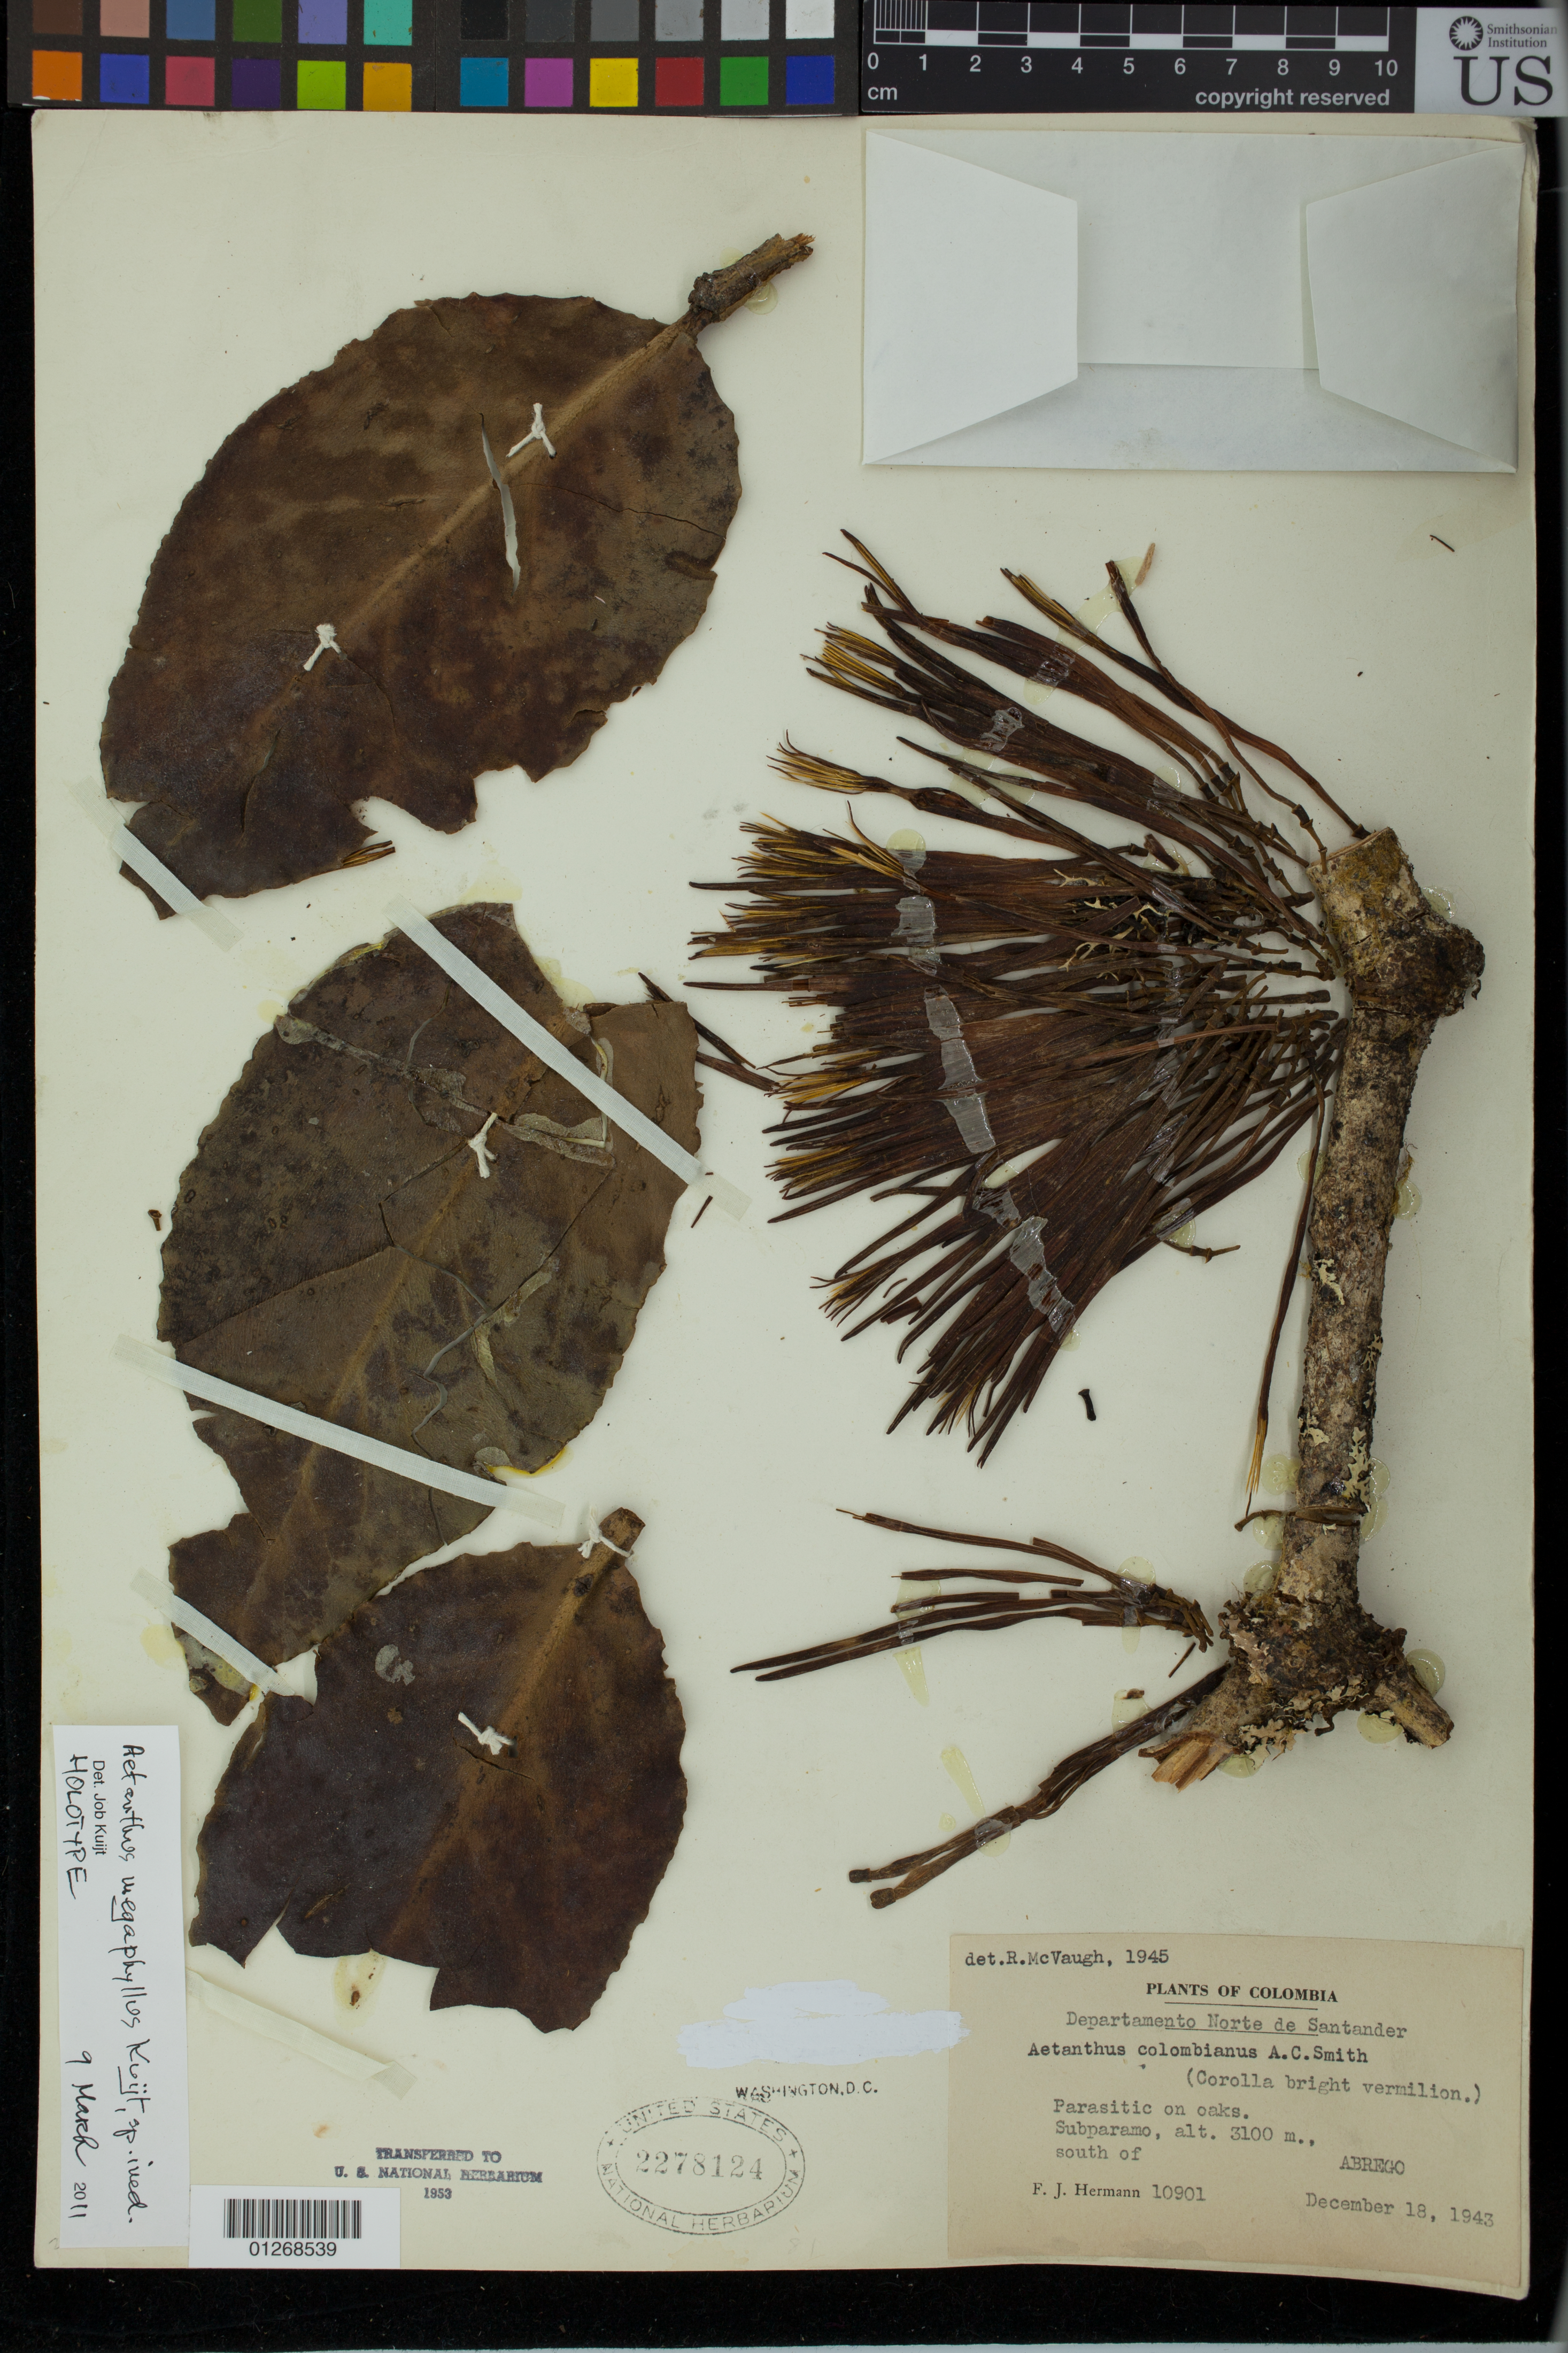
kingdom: Plantae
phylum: Tracheophyta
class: Magnoliopsida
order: Santalales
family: Loranthaceae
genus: Aetanthus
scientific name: Aetanthus megaphyllus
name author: Kuijt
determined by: Kuijt, Job, (CANADA)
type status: Holotype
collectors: F. J. Hermann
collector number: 10901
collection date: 1943-12-18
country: Colombia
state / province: Norte de Santander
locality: South of of Abrego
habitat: Subparamo. Parasitic on oaks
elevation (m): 3100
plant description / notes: Specimen ex U.S. National Arboretum (original herbarium stamp obliterated), transferred to U.S. National Herbarium 1953.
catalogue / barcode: US 2278124